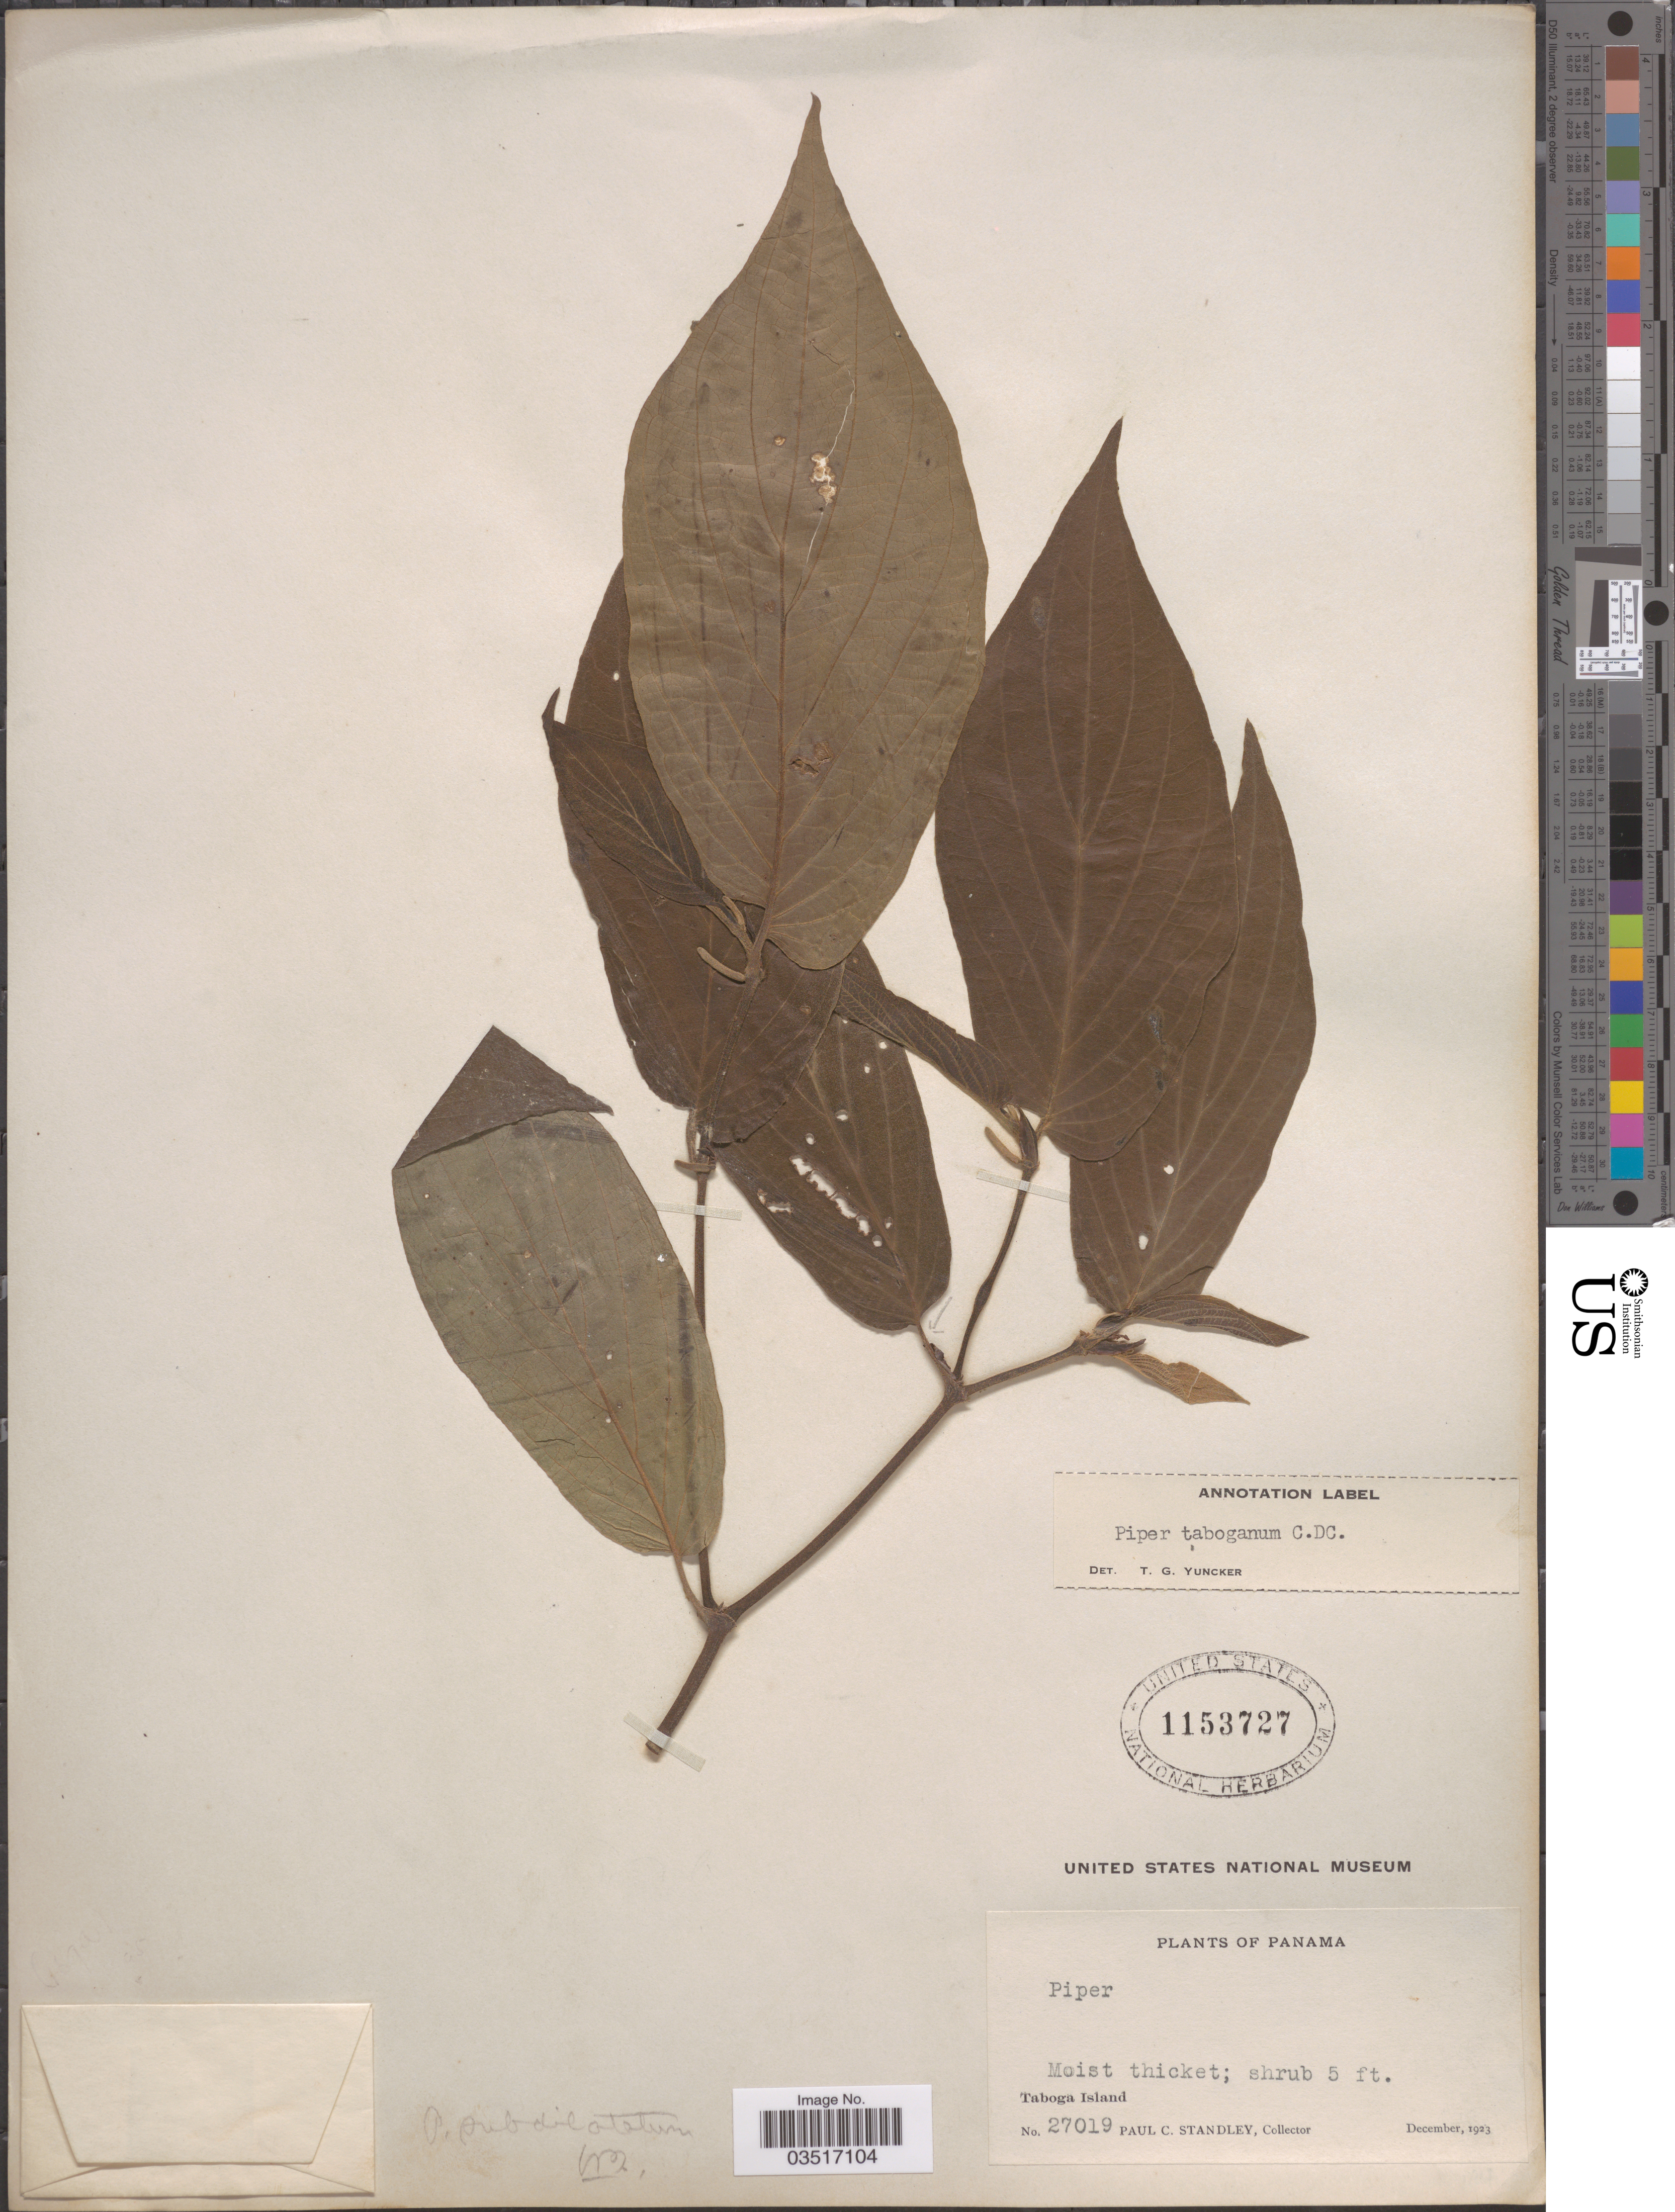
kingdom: Plantae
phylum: Tracheophyta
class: Magnoliopsida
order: Piperales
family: Piperaceae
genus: Piper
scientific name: Piper taboganum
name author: C. DC.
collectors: P. C. Standley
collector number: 27019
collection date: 1923-12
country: Panama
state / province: Panamá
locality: Taboga Island.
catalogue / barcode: US 1153727